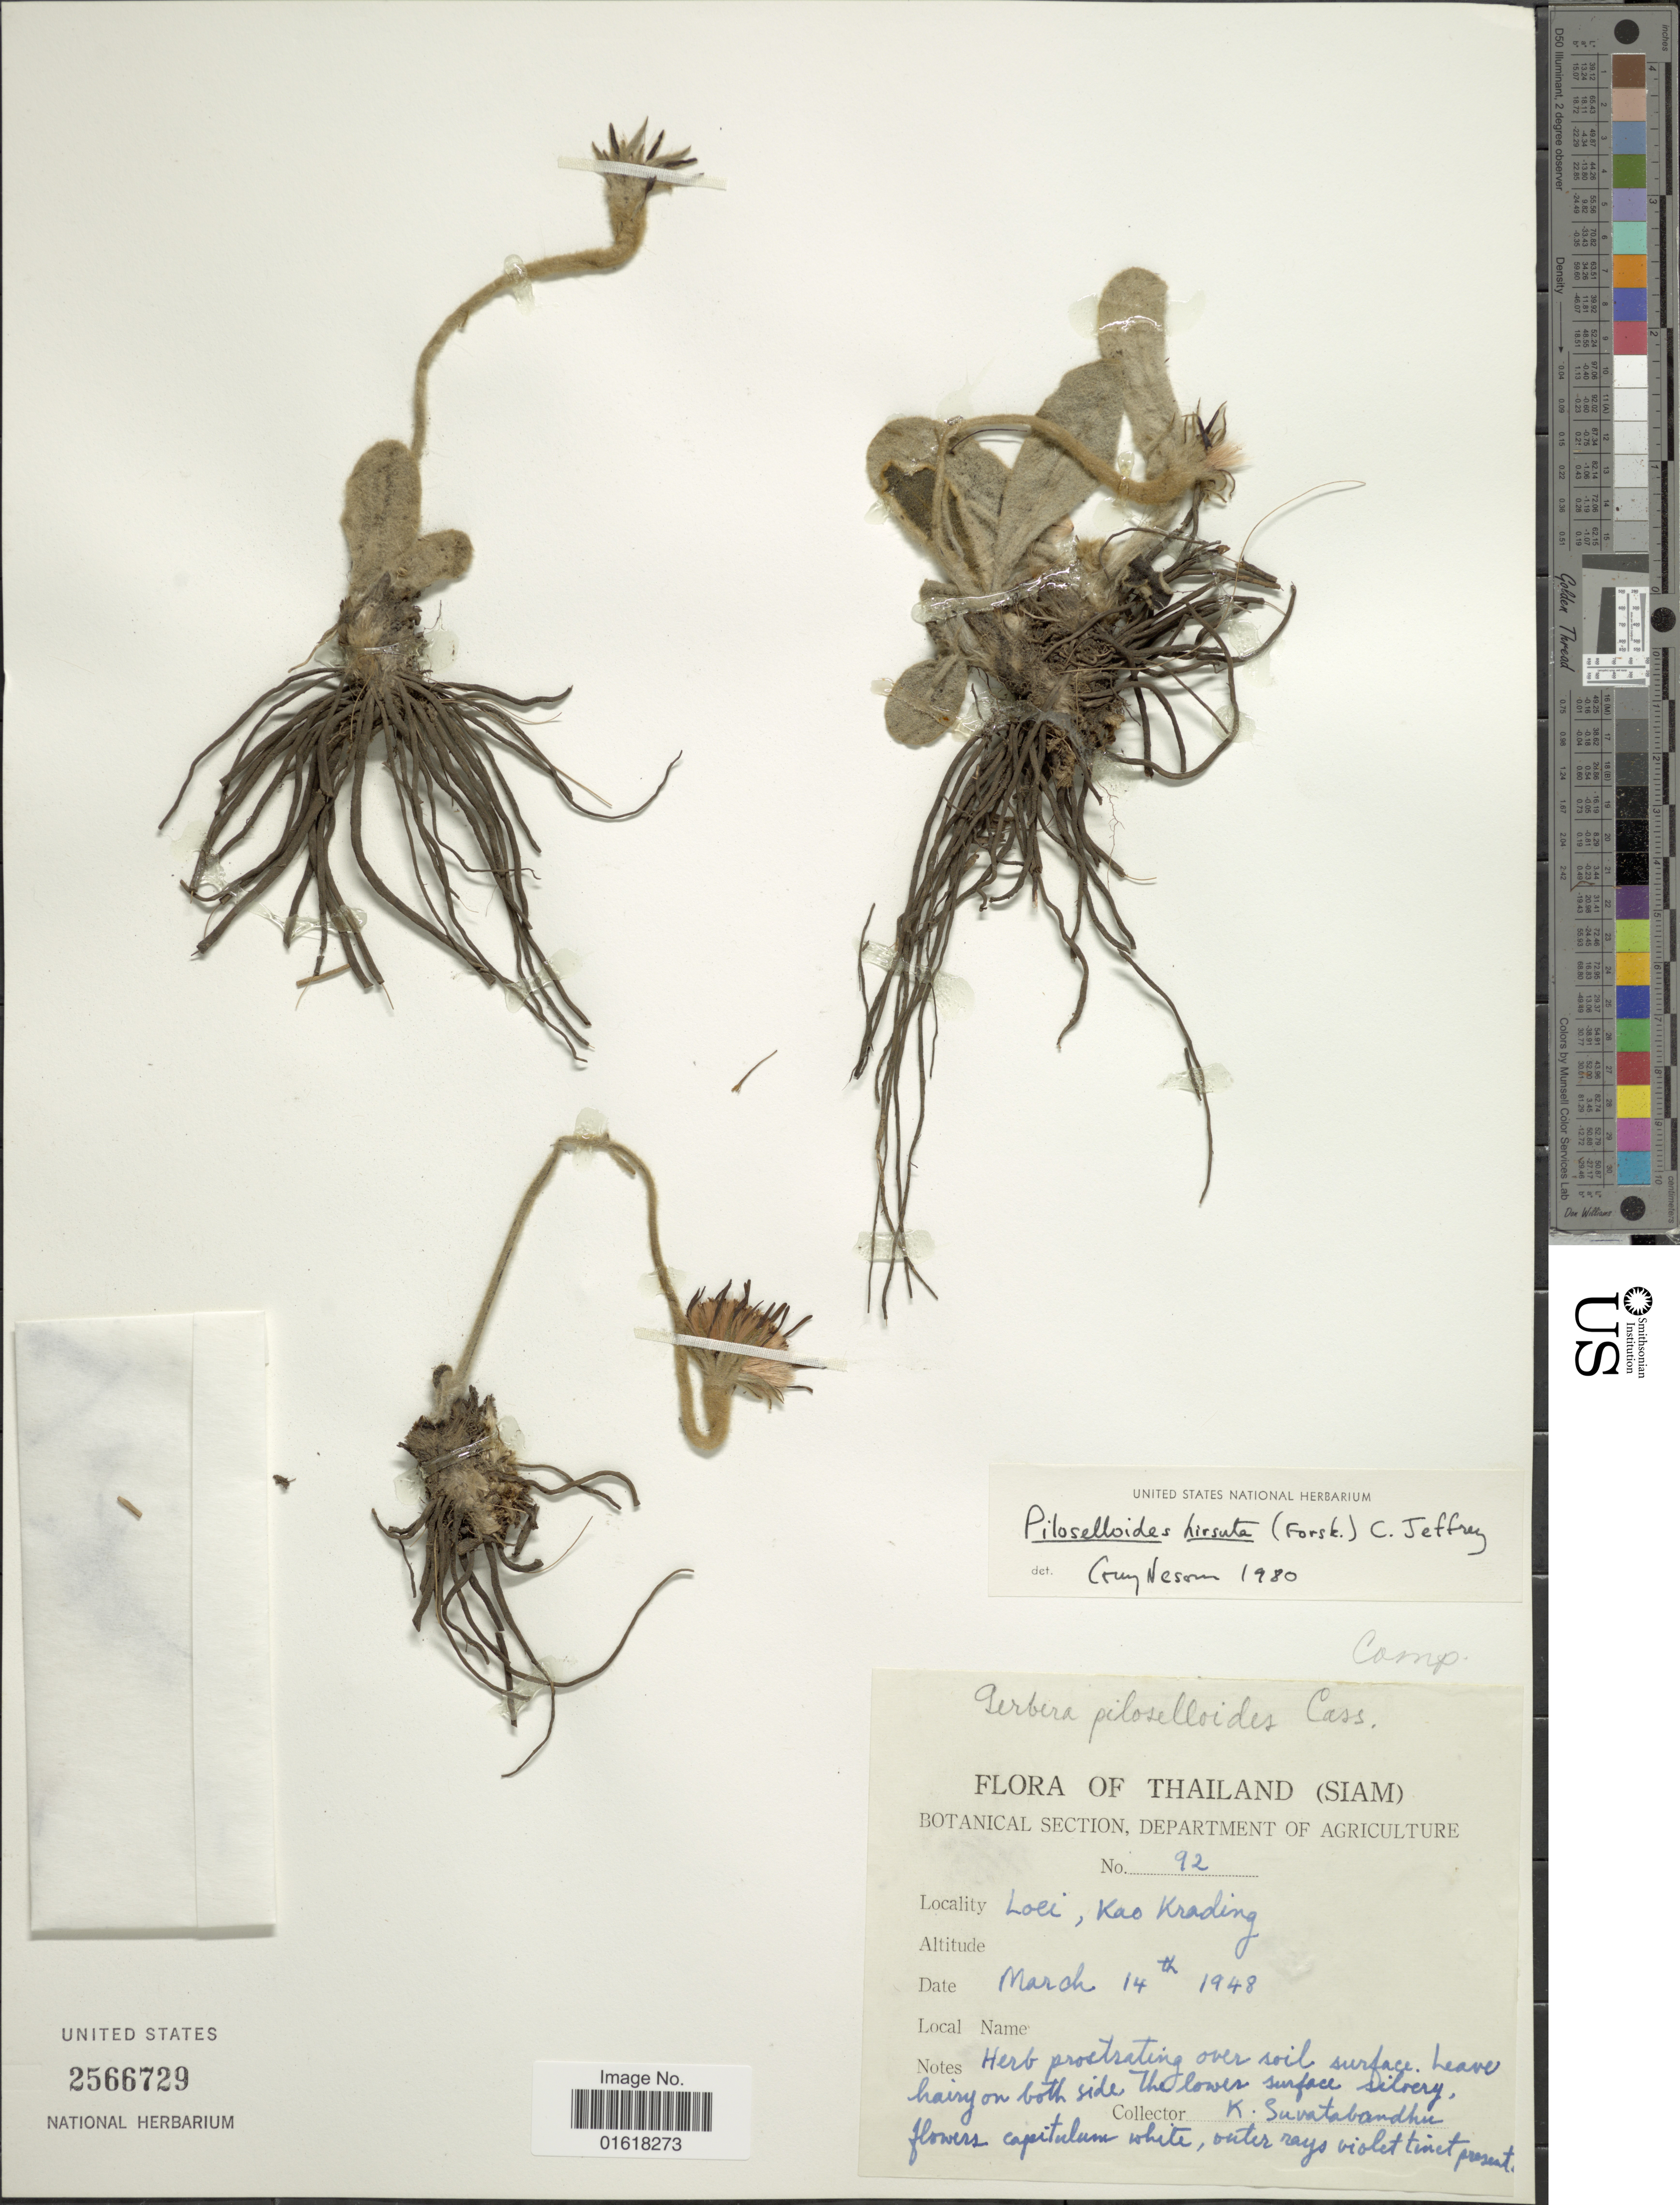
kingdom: Plantae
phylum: Tracheophyta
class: Magnoliopsida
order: Asterales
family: Asteraceae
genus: Piloselloides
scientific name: Piloselloides hirsuta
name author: (Forssk.) C. Jeffrey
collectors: K. Suvatabandhu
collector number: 92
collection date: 1948-03-14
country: Thailand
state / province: Loei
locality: Kao Krading. Thailand (Siam)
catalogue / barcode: US 2566729